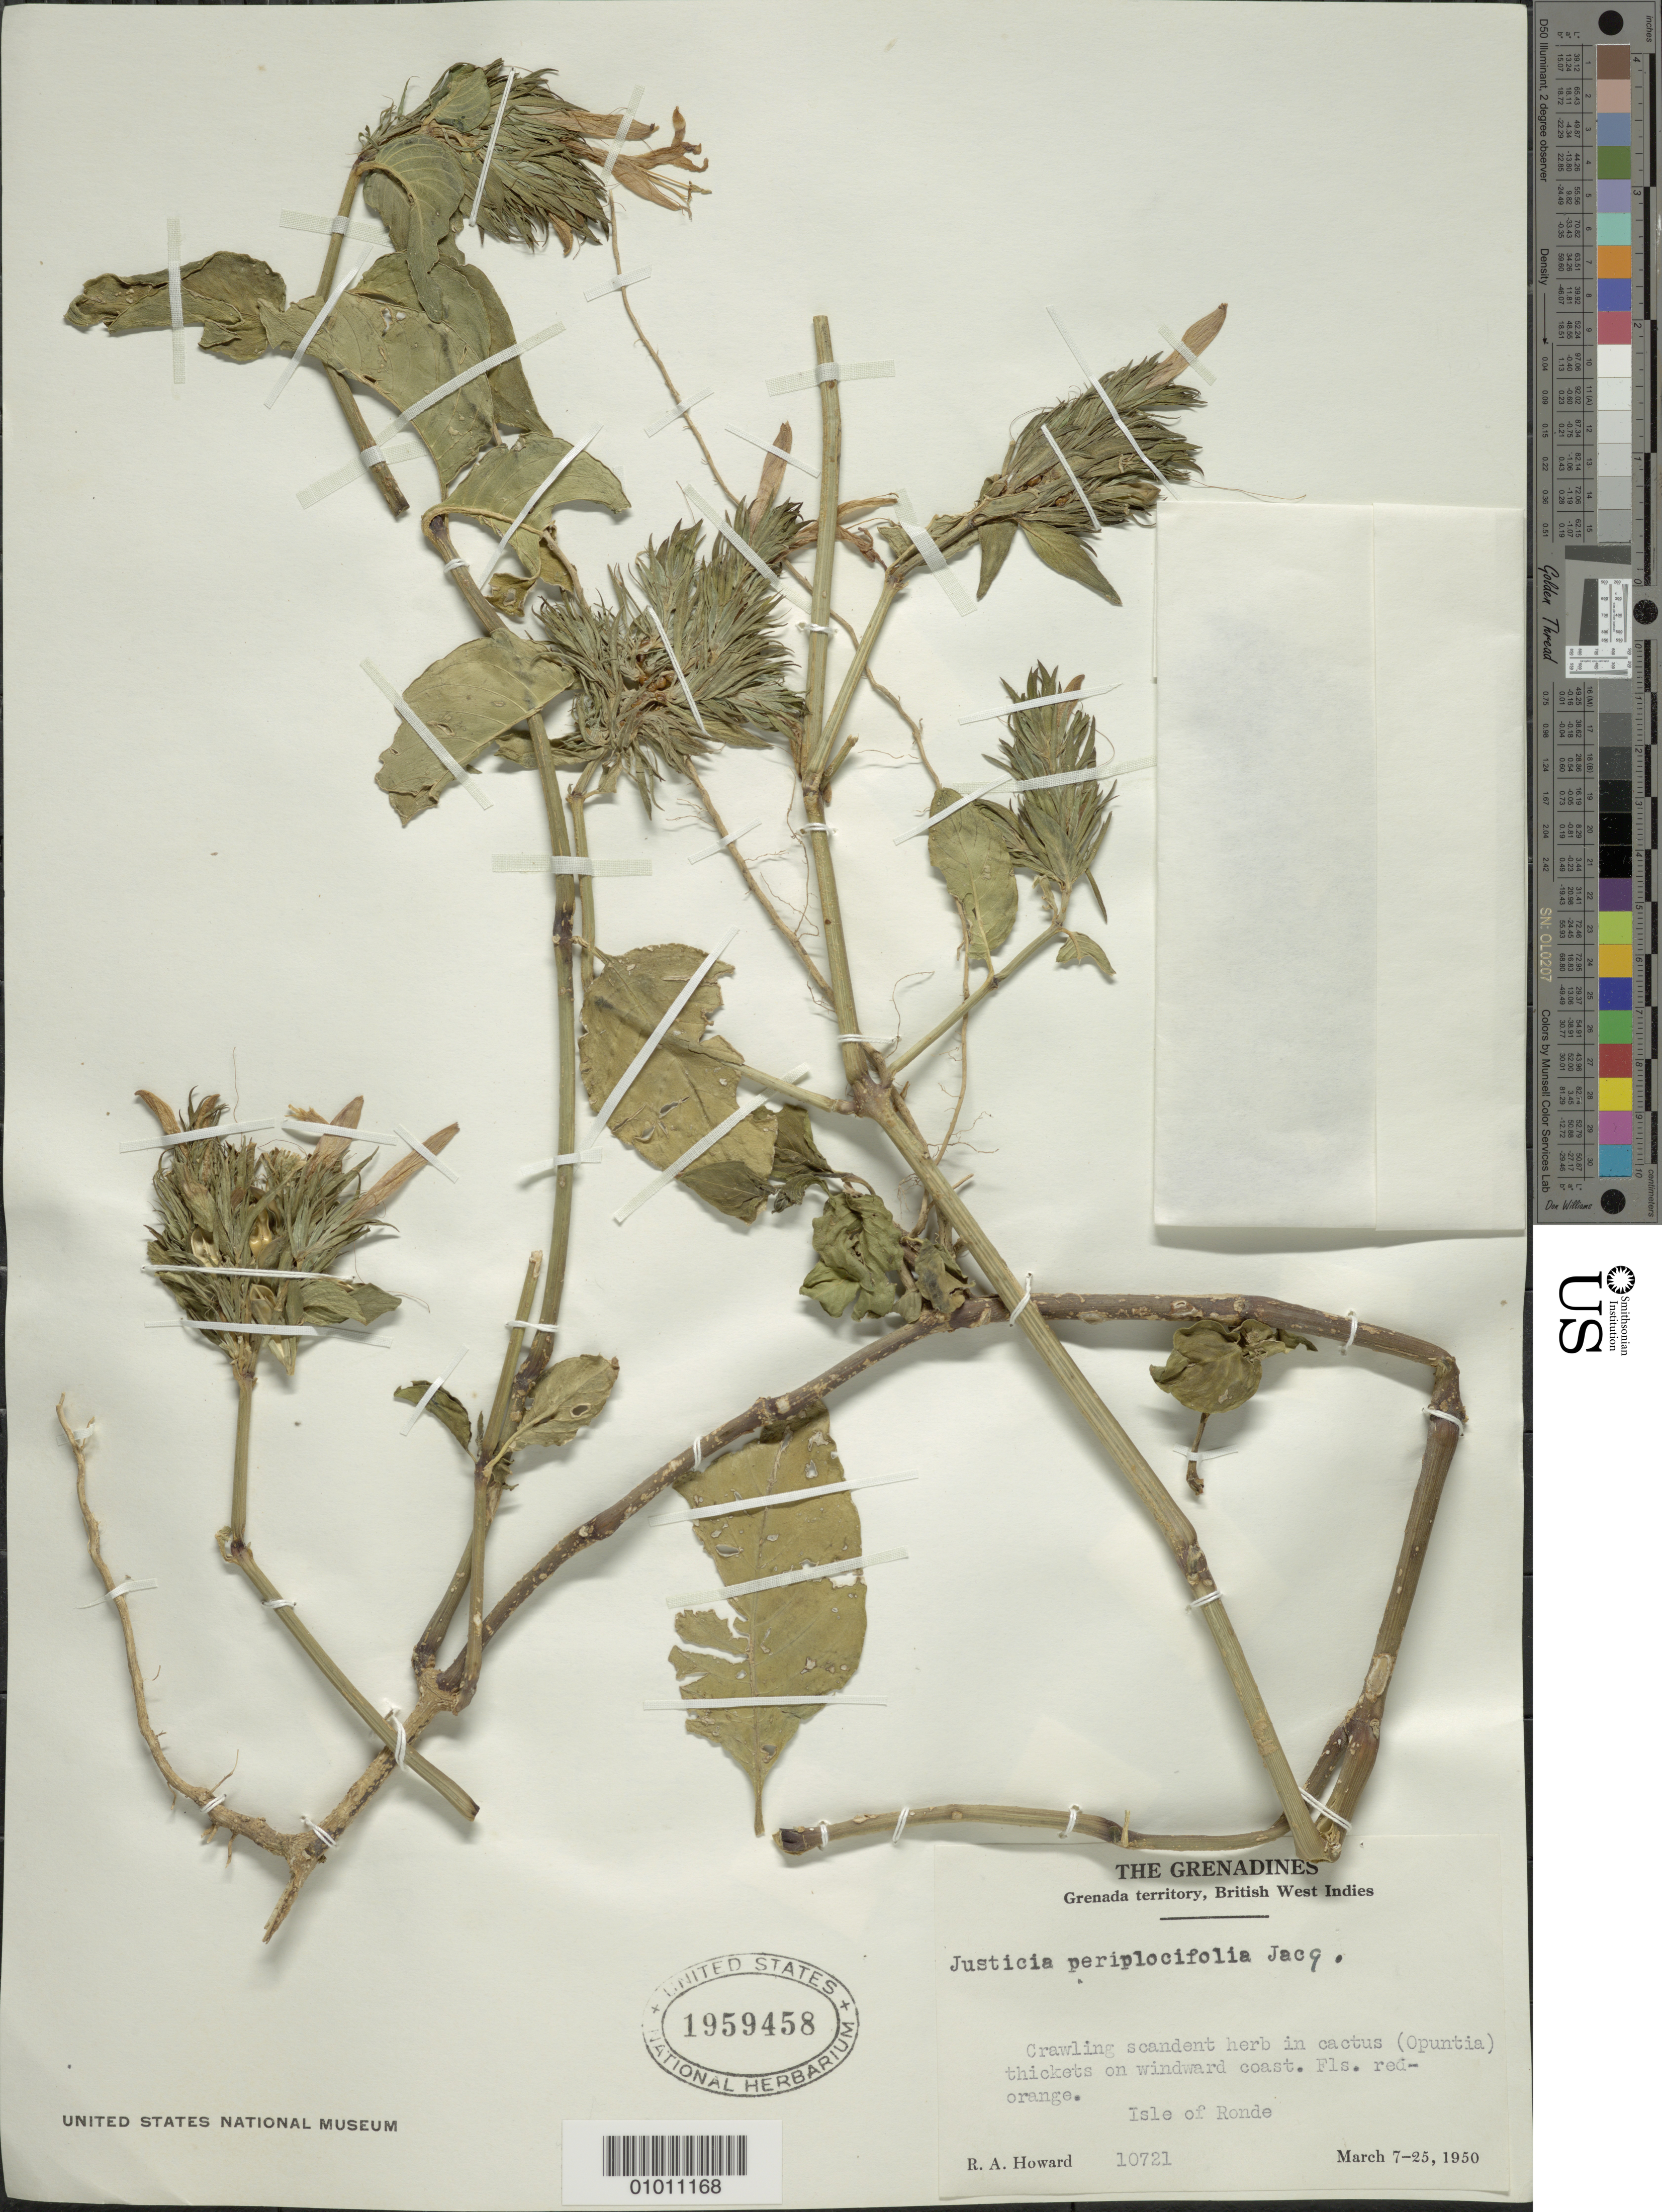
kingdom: Plantae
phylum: Tracheophyta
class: Magnoliopsida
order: Lamiales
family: Acanthaceae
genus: Justicia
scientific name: Justicia sphaerosperma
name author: Vahl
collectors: R. A. Howard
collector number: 10721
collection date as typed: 07 Mar 1950 to 25 Mar 1950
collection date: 1950-03-07/1950-03-25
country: St. Vincent - Grenadines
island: Grenadines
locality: Grenada Territory, Isle of Ronde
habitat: In cactus (Opuntia) thickets on windward coast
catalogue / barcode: US 1959458